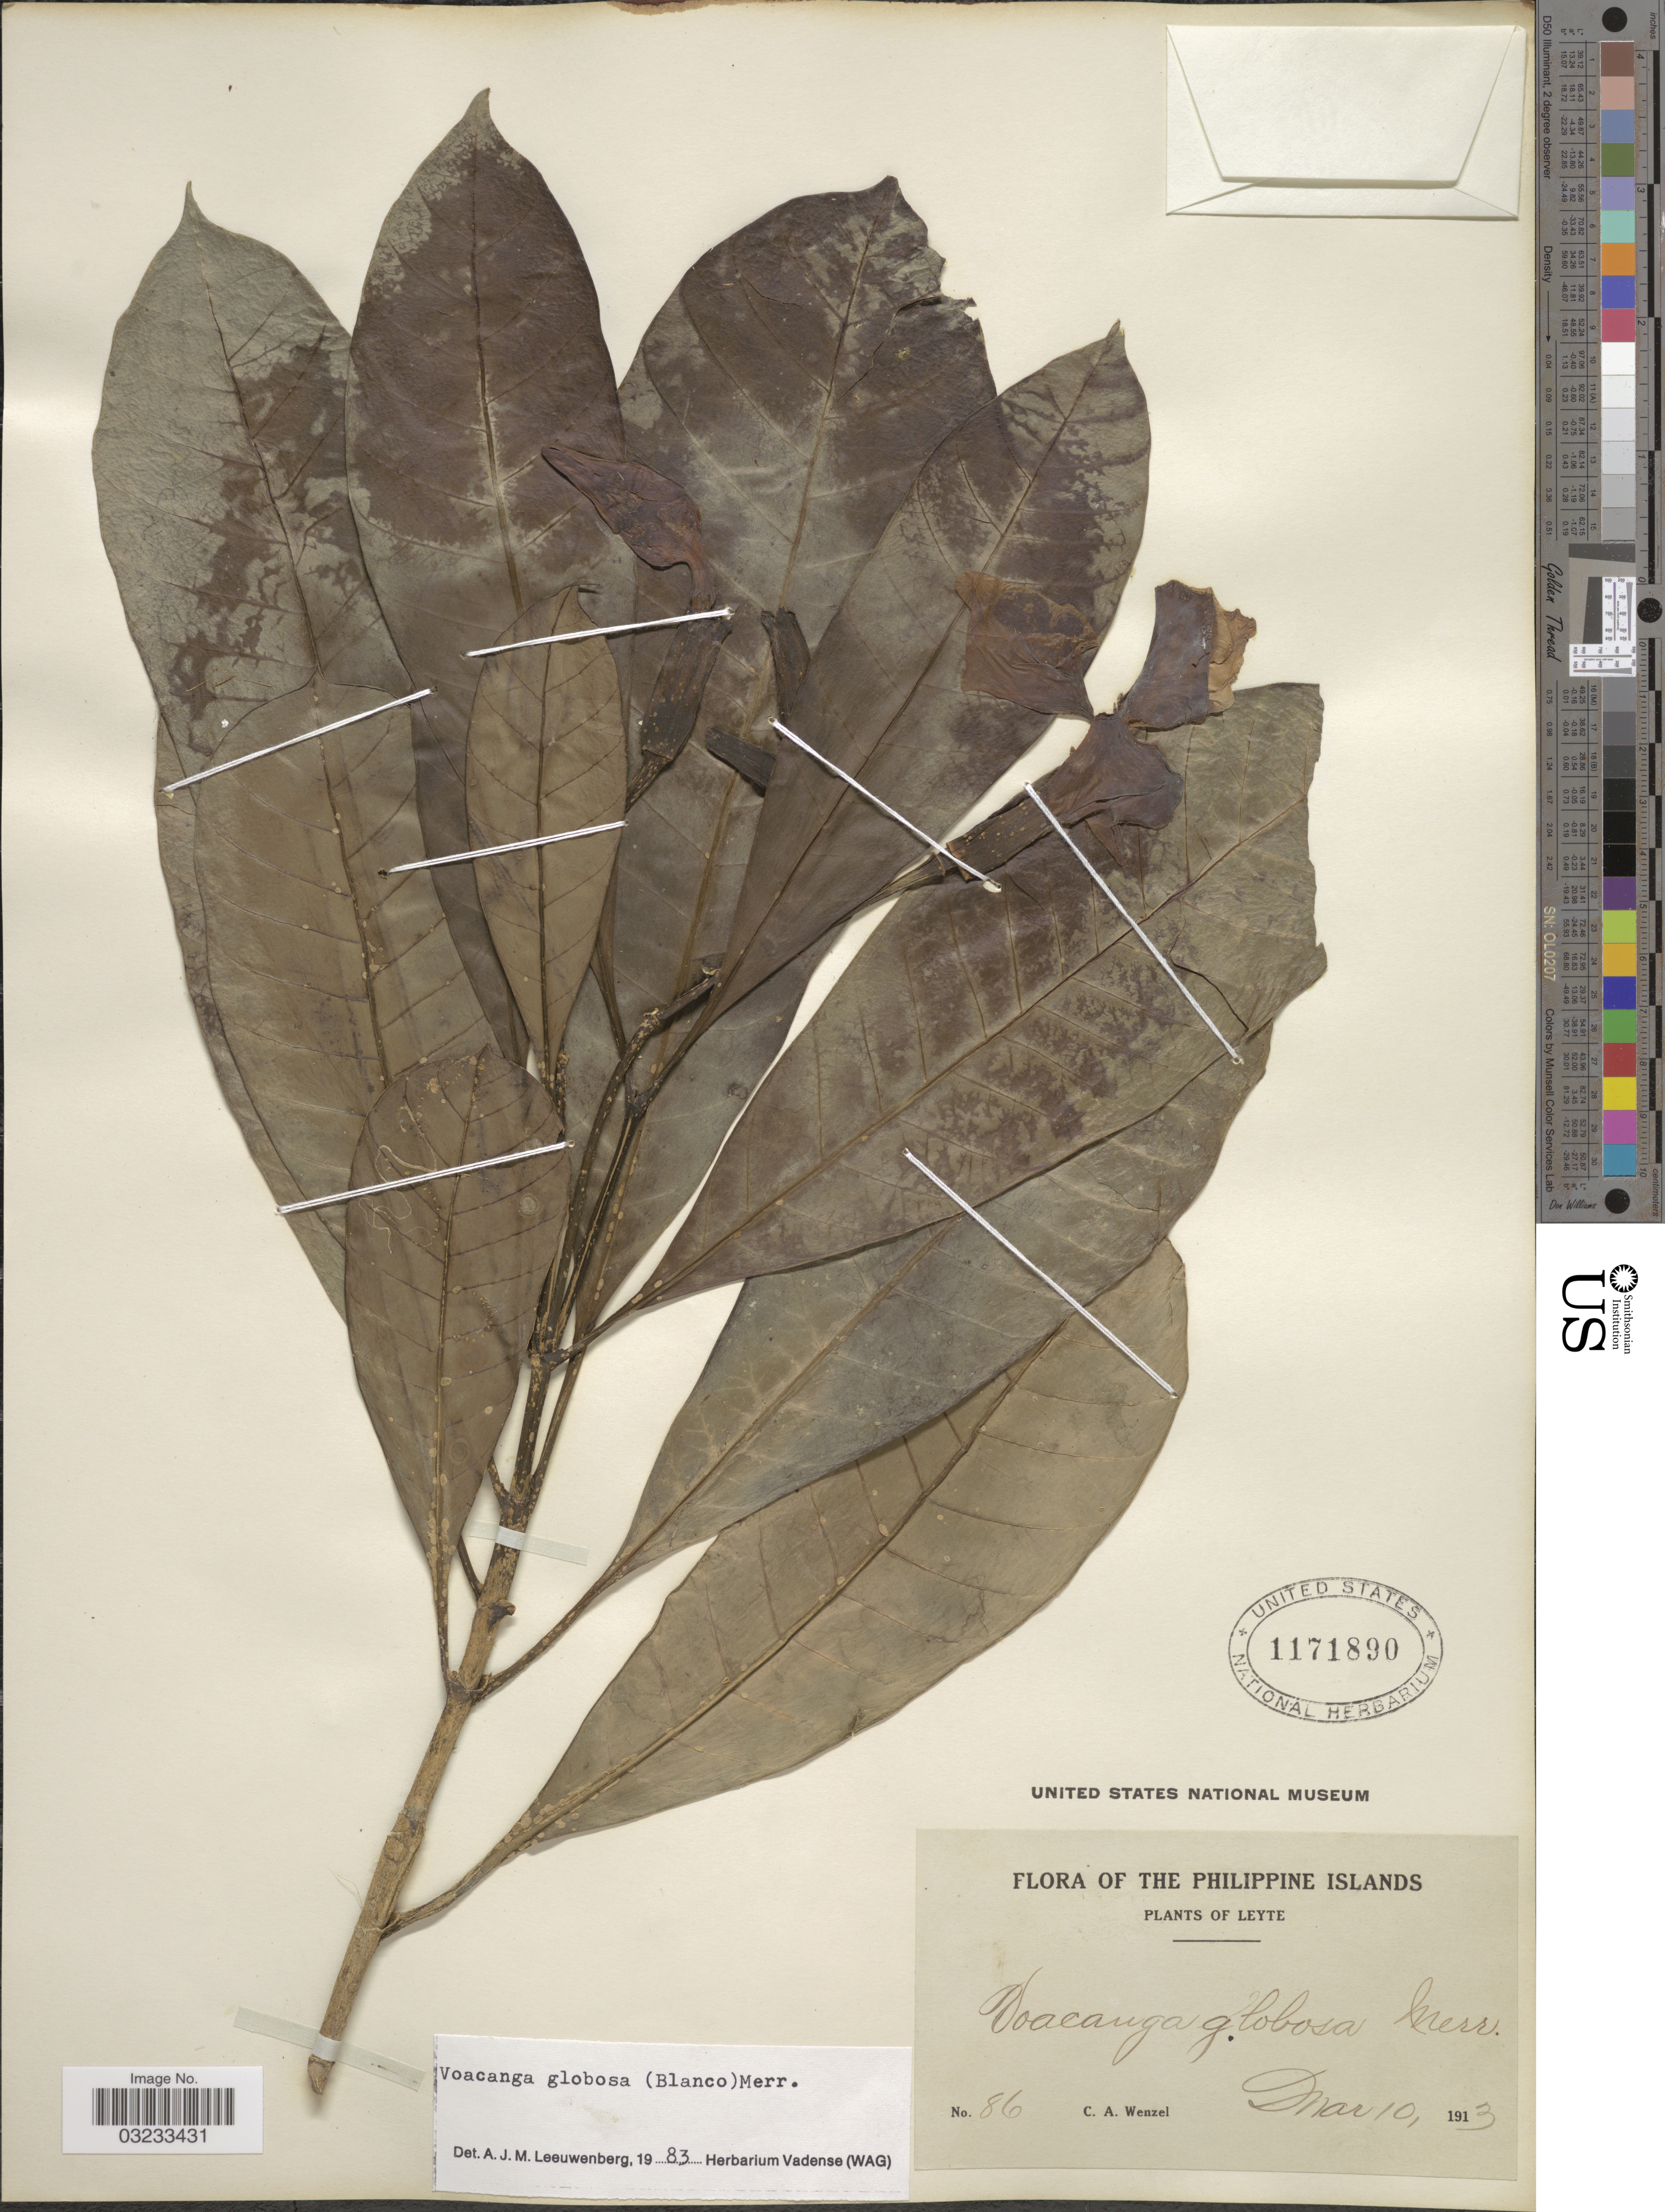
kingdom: Plantae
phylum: Tracheophyta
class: Magnoliopsida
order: Gentianales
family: Apocynaceae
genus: Voacanga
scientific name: Voacanga globosa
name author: (Blanco) Merr.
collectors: C. Wenzel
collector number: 86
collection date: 1913-03-10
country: Philippines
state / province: Eastern Visayas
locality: Leyte.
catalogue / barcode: US 1171890